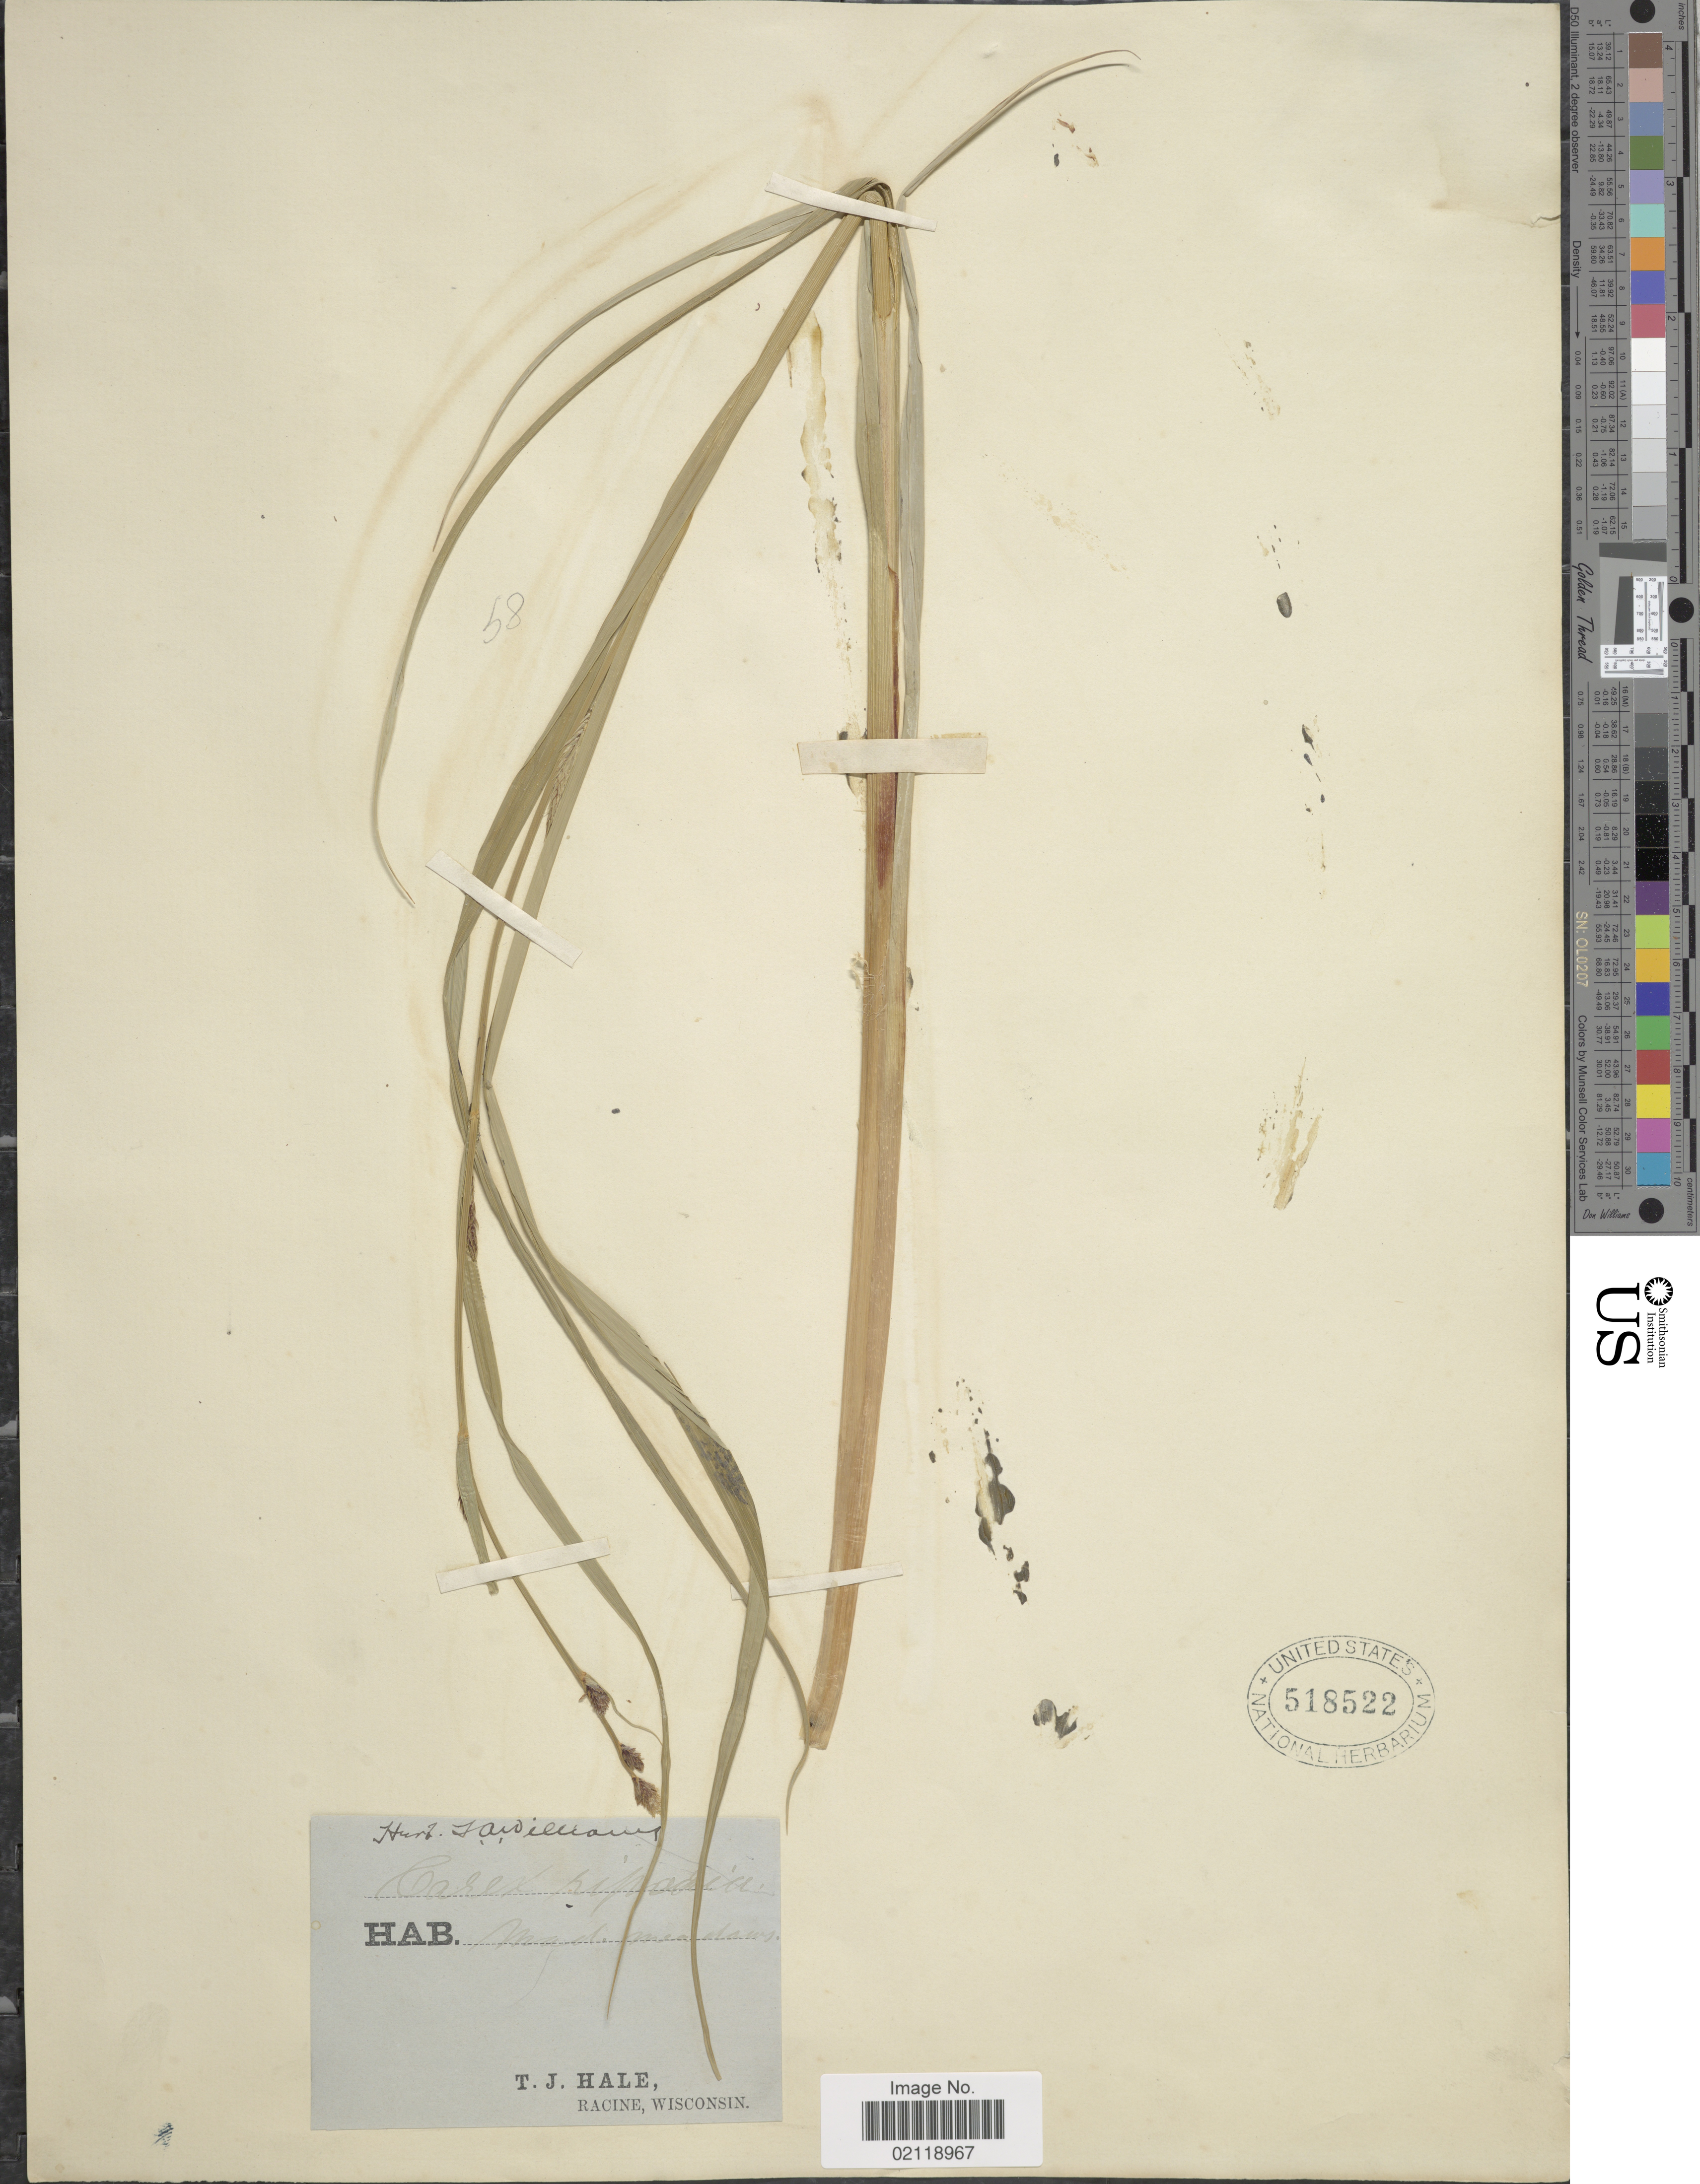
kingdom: Plantae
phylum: Tracheophyta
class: Liliopsida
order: Poales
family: Cyperaceae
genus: Carex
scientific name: Carex lacustris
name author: Willd.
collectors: ex herb. Thos. A. Williams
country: United States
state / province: Wisconsin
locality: Racine.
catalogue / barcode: US 518522